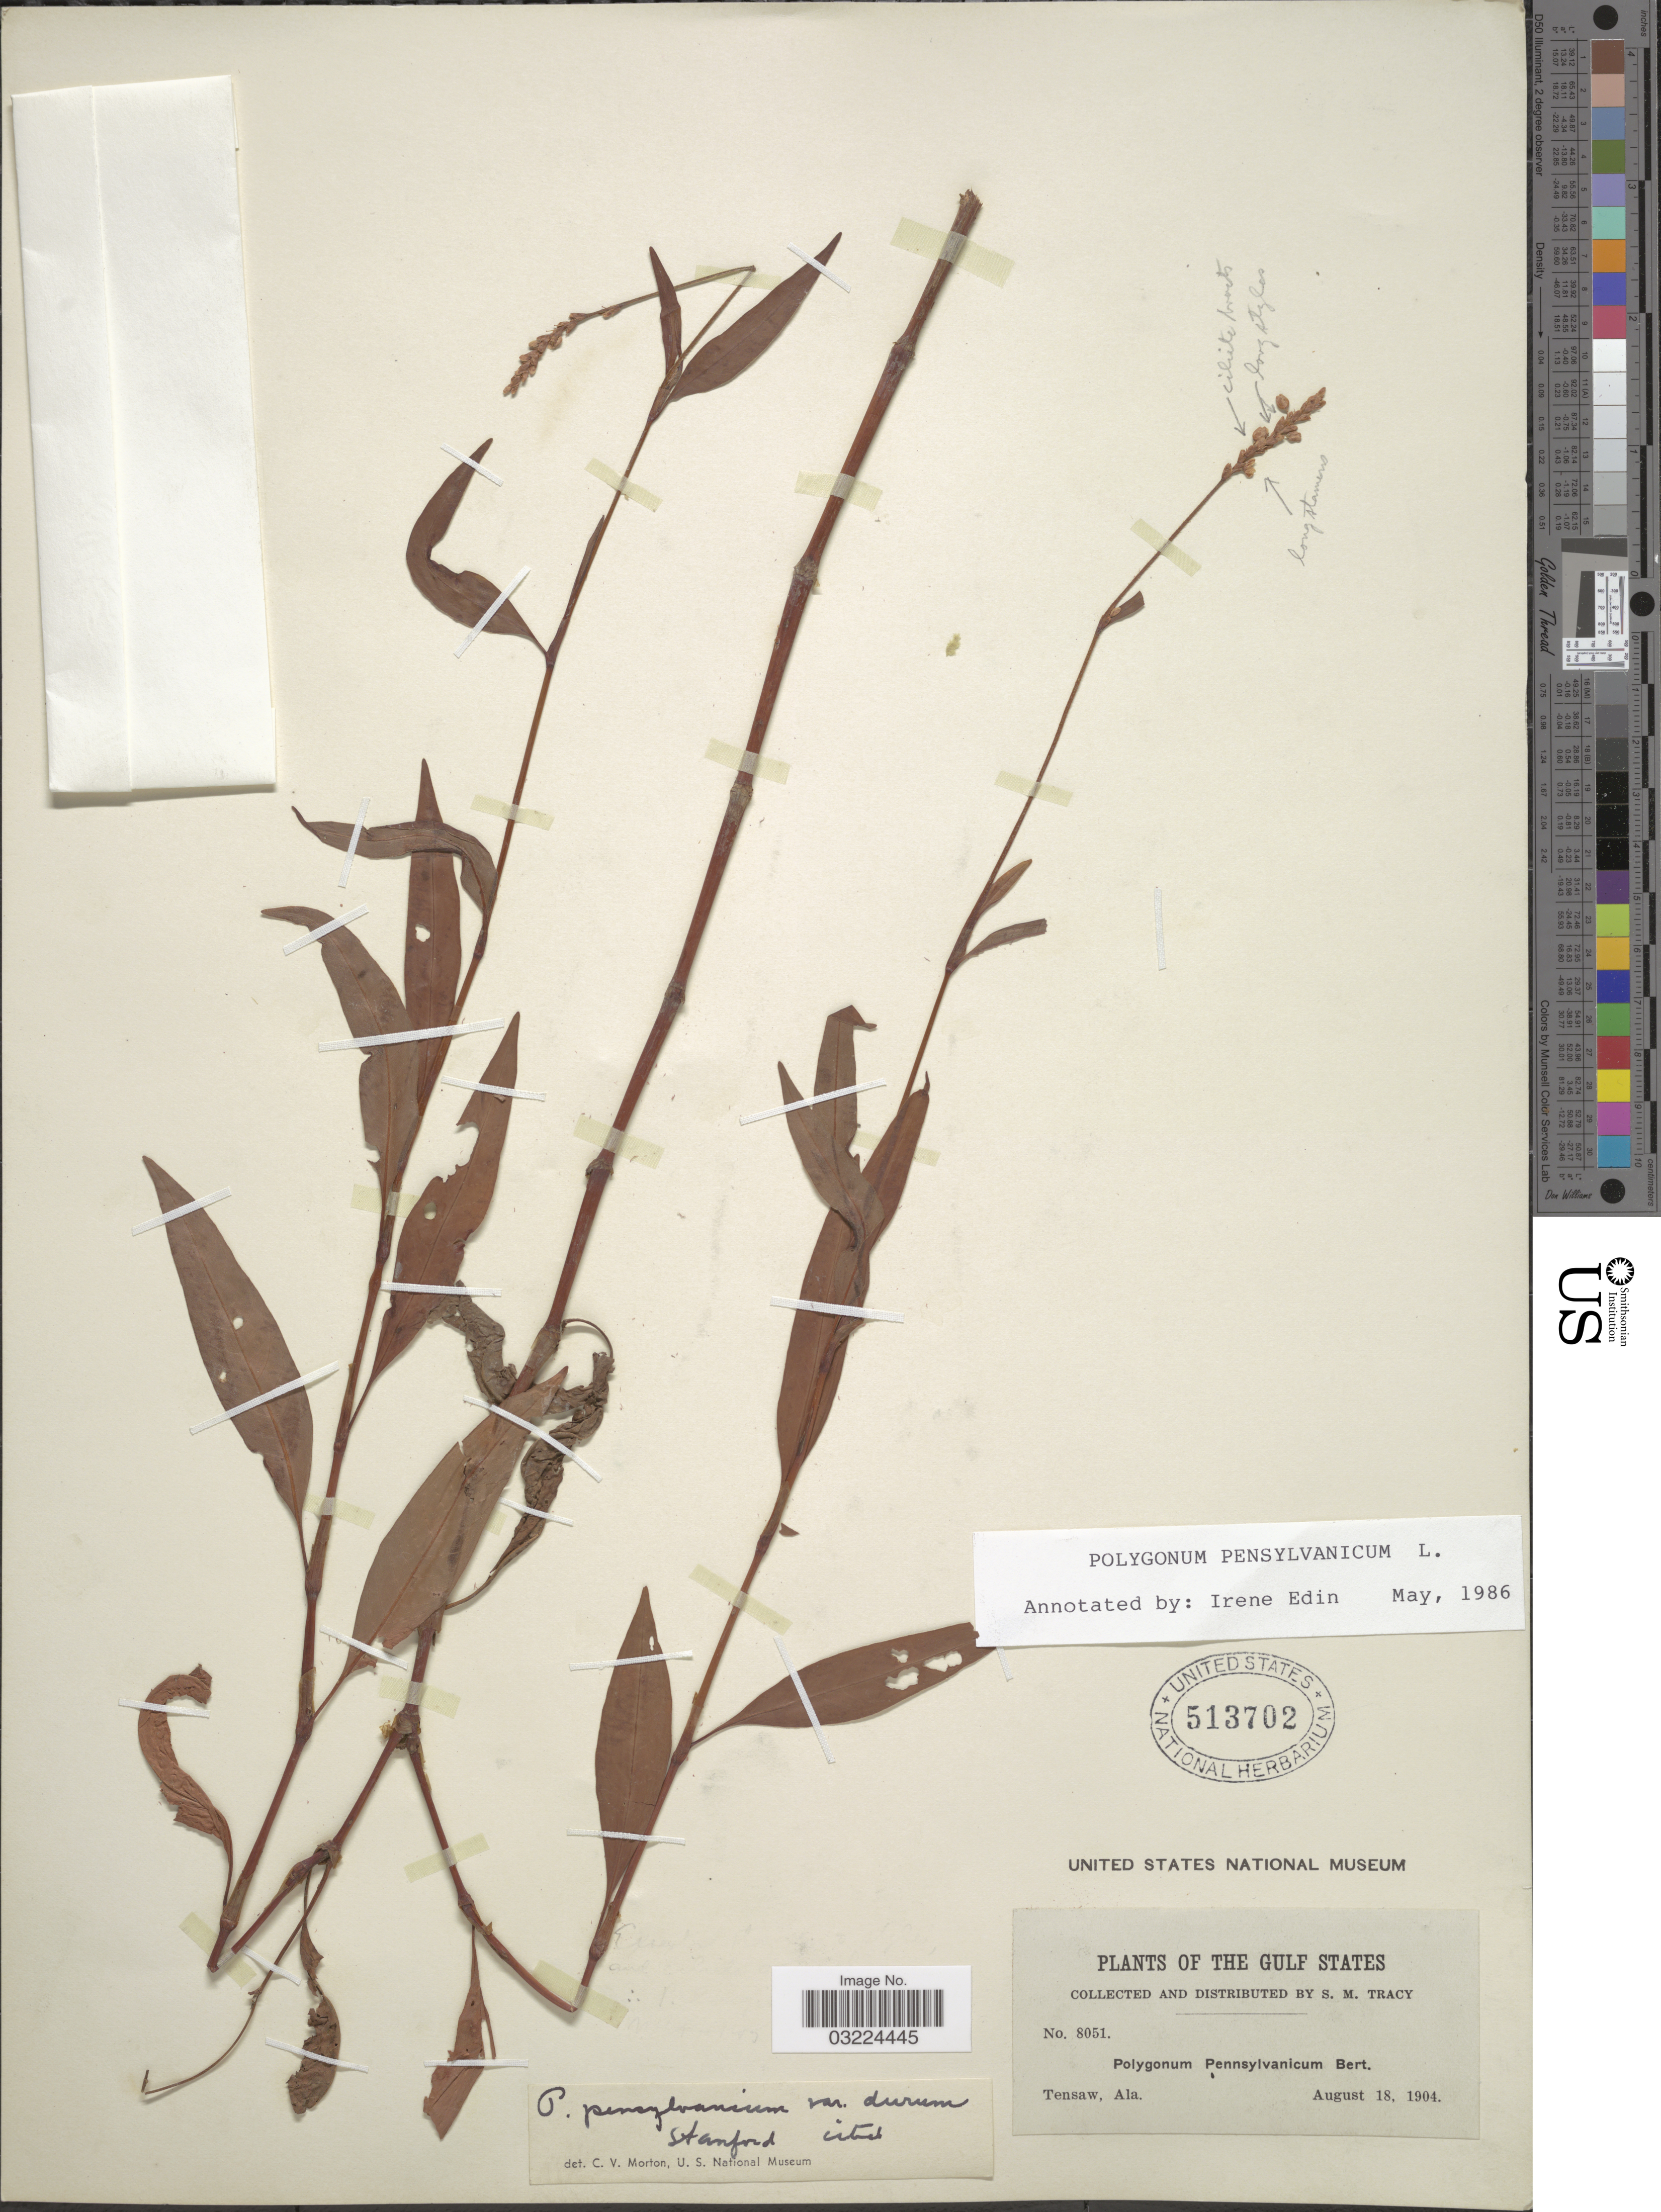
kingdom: Plantae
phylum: Tracheophyta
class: Magnoliopsida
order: Caryophyllales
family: Polygonaceae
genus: Persicaria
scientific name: Persicaria pensylvanica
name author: (L.) M. Gómez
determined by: Atha, D. E.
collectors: S. M. Tracy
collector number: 8051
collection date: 1904-08-18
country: United States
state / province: Alabama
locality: The Gulf States. Tensaw, Ala.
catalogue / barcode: US 513702